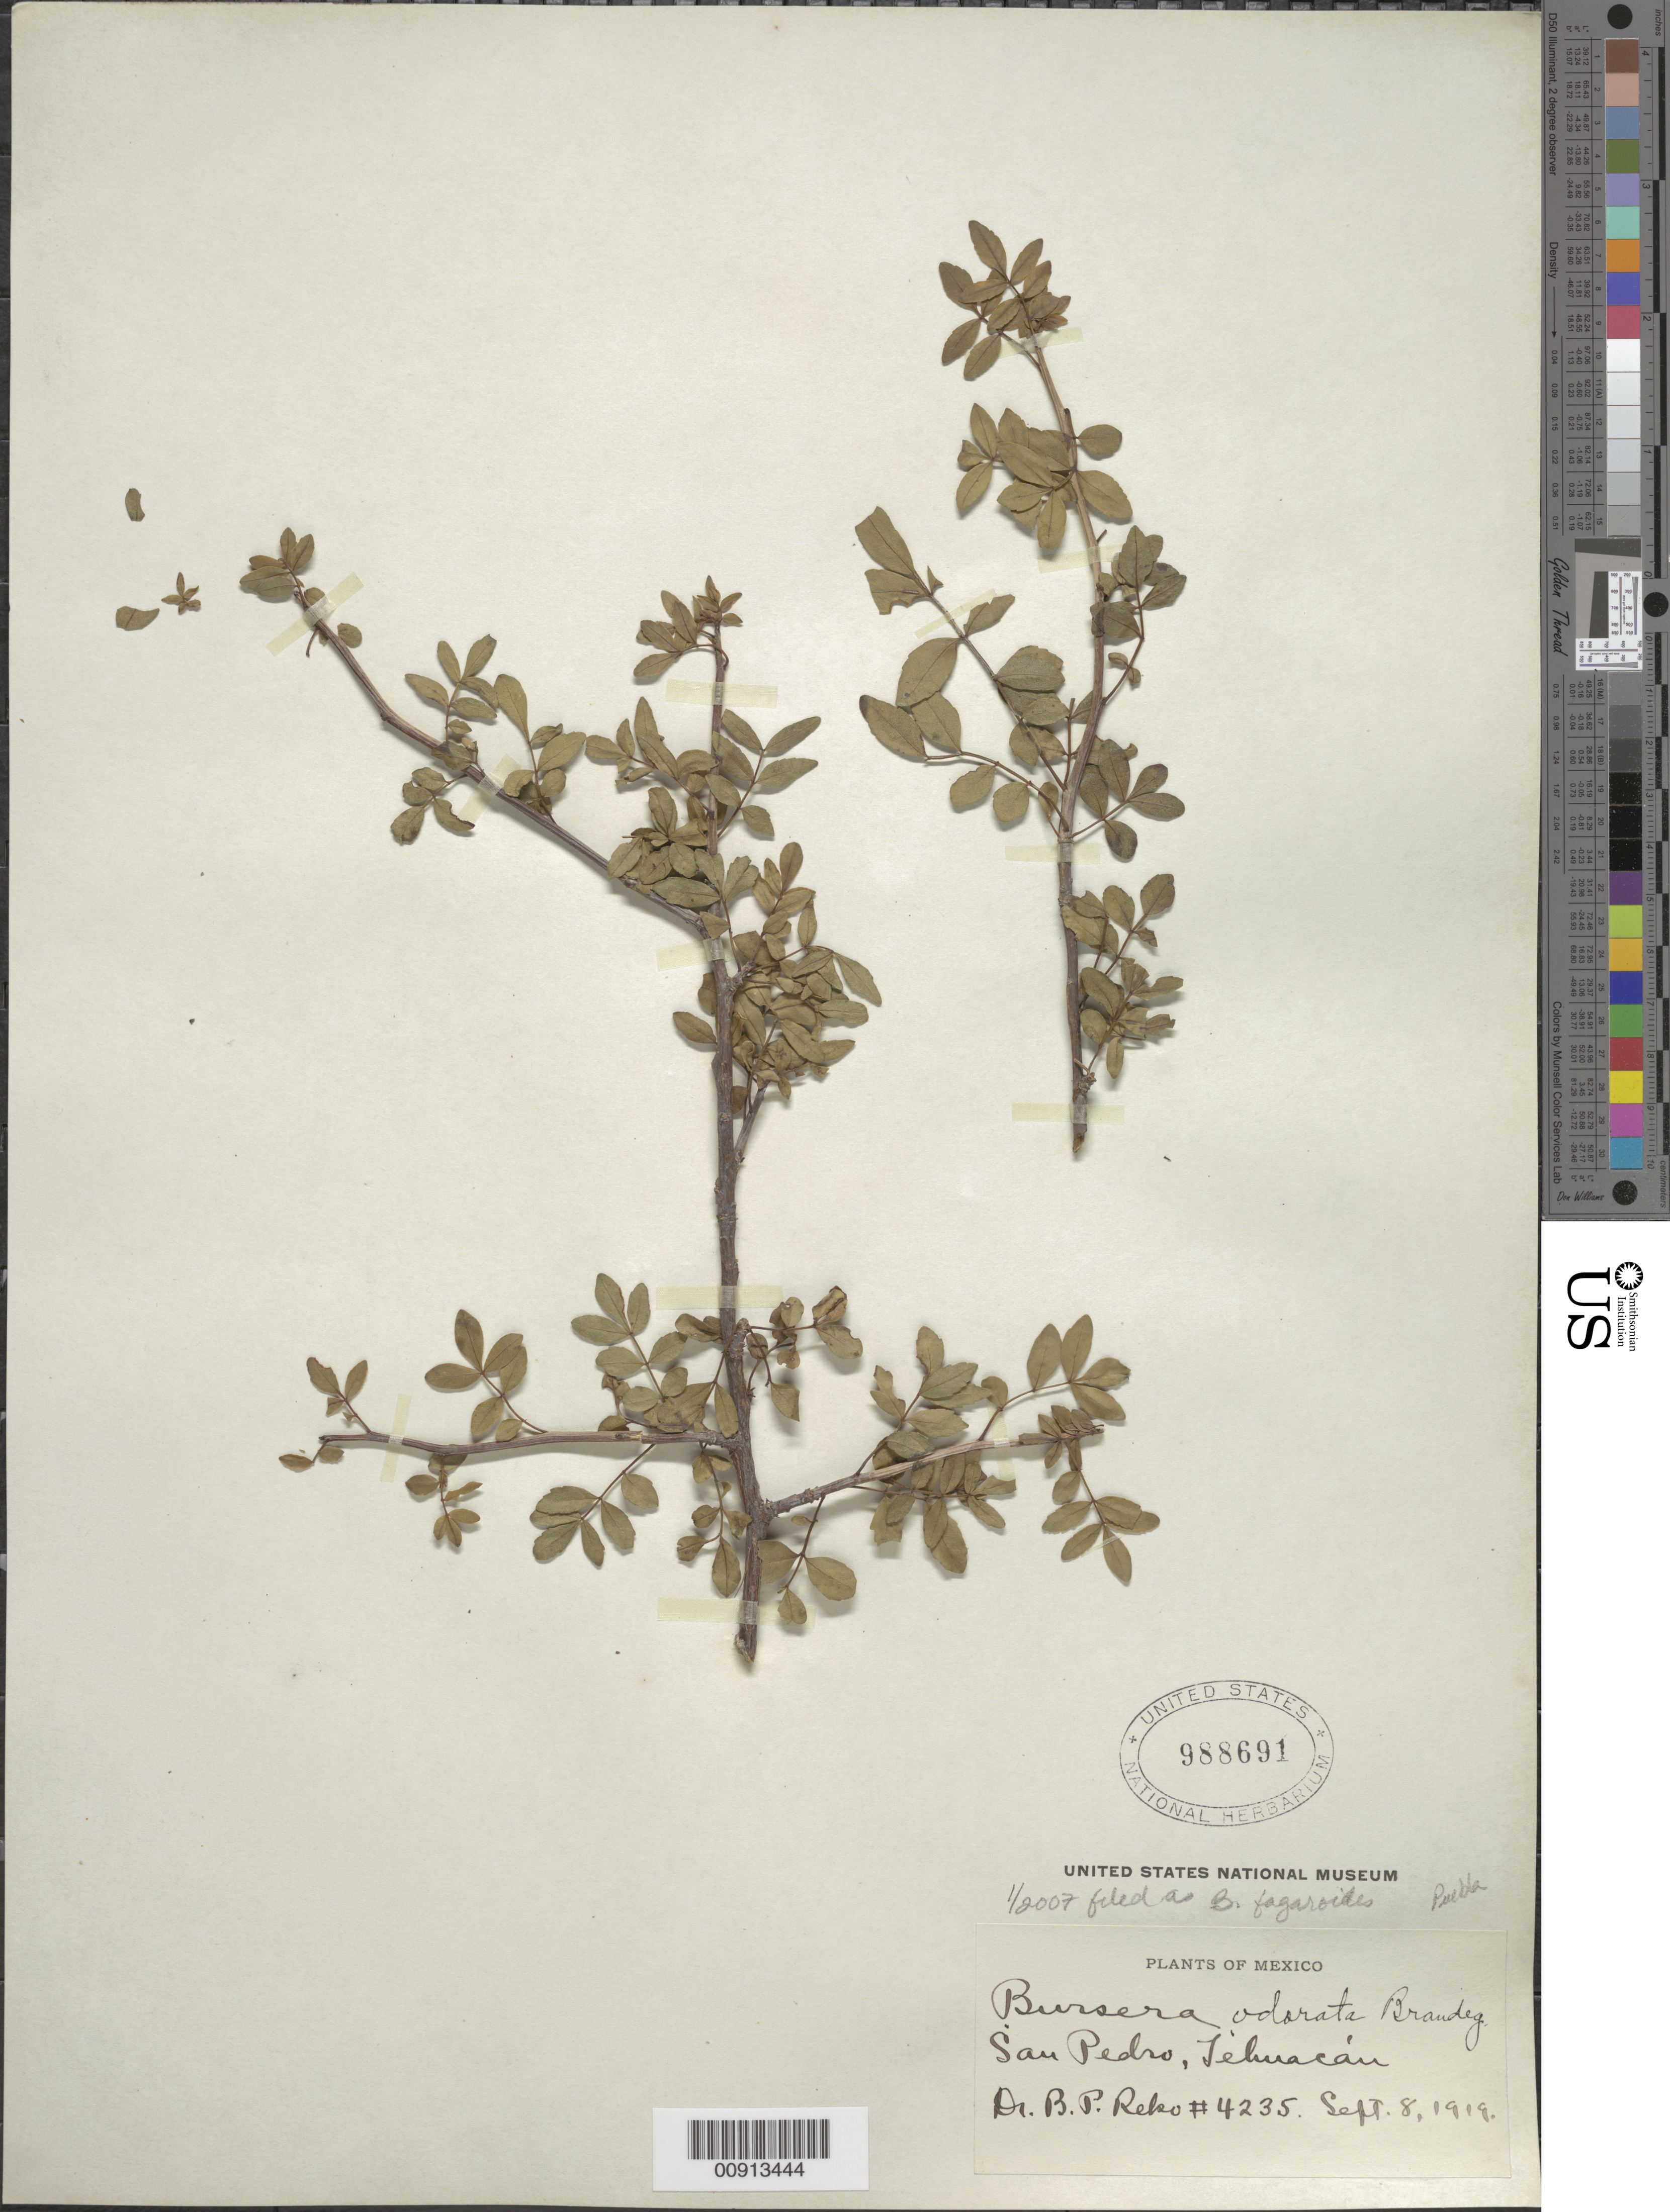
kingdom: Plantae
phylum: Tracheophyta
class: Magnoliopsida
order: Sapindales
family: Burseraceae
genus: Bursera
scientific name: Bursera inaguensis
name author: Britton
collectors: B. P. Reko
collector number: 4235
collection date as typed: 08 Sep 1919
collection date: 1919-09-08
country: Mexico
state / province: Puebla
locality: San Pedro, Tehuacán.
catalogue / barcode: US 988691